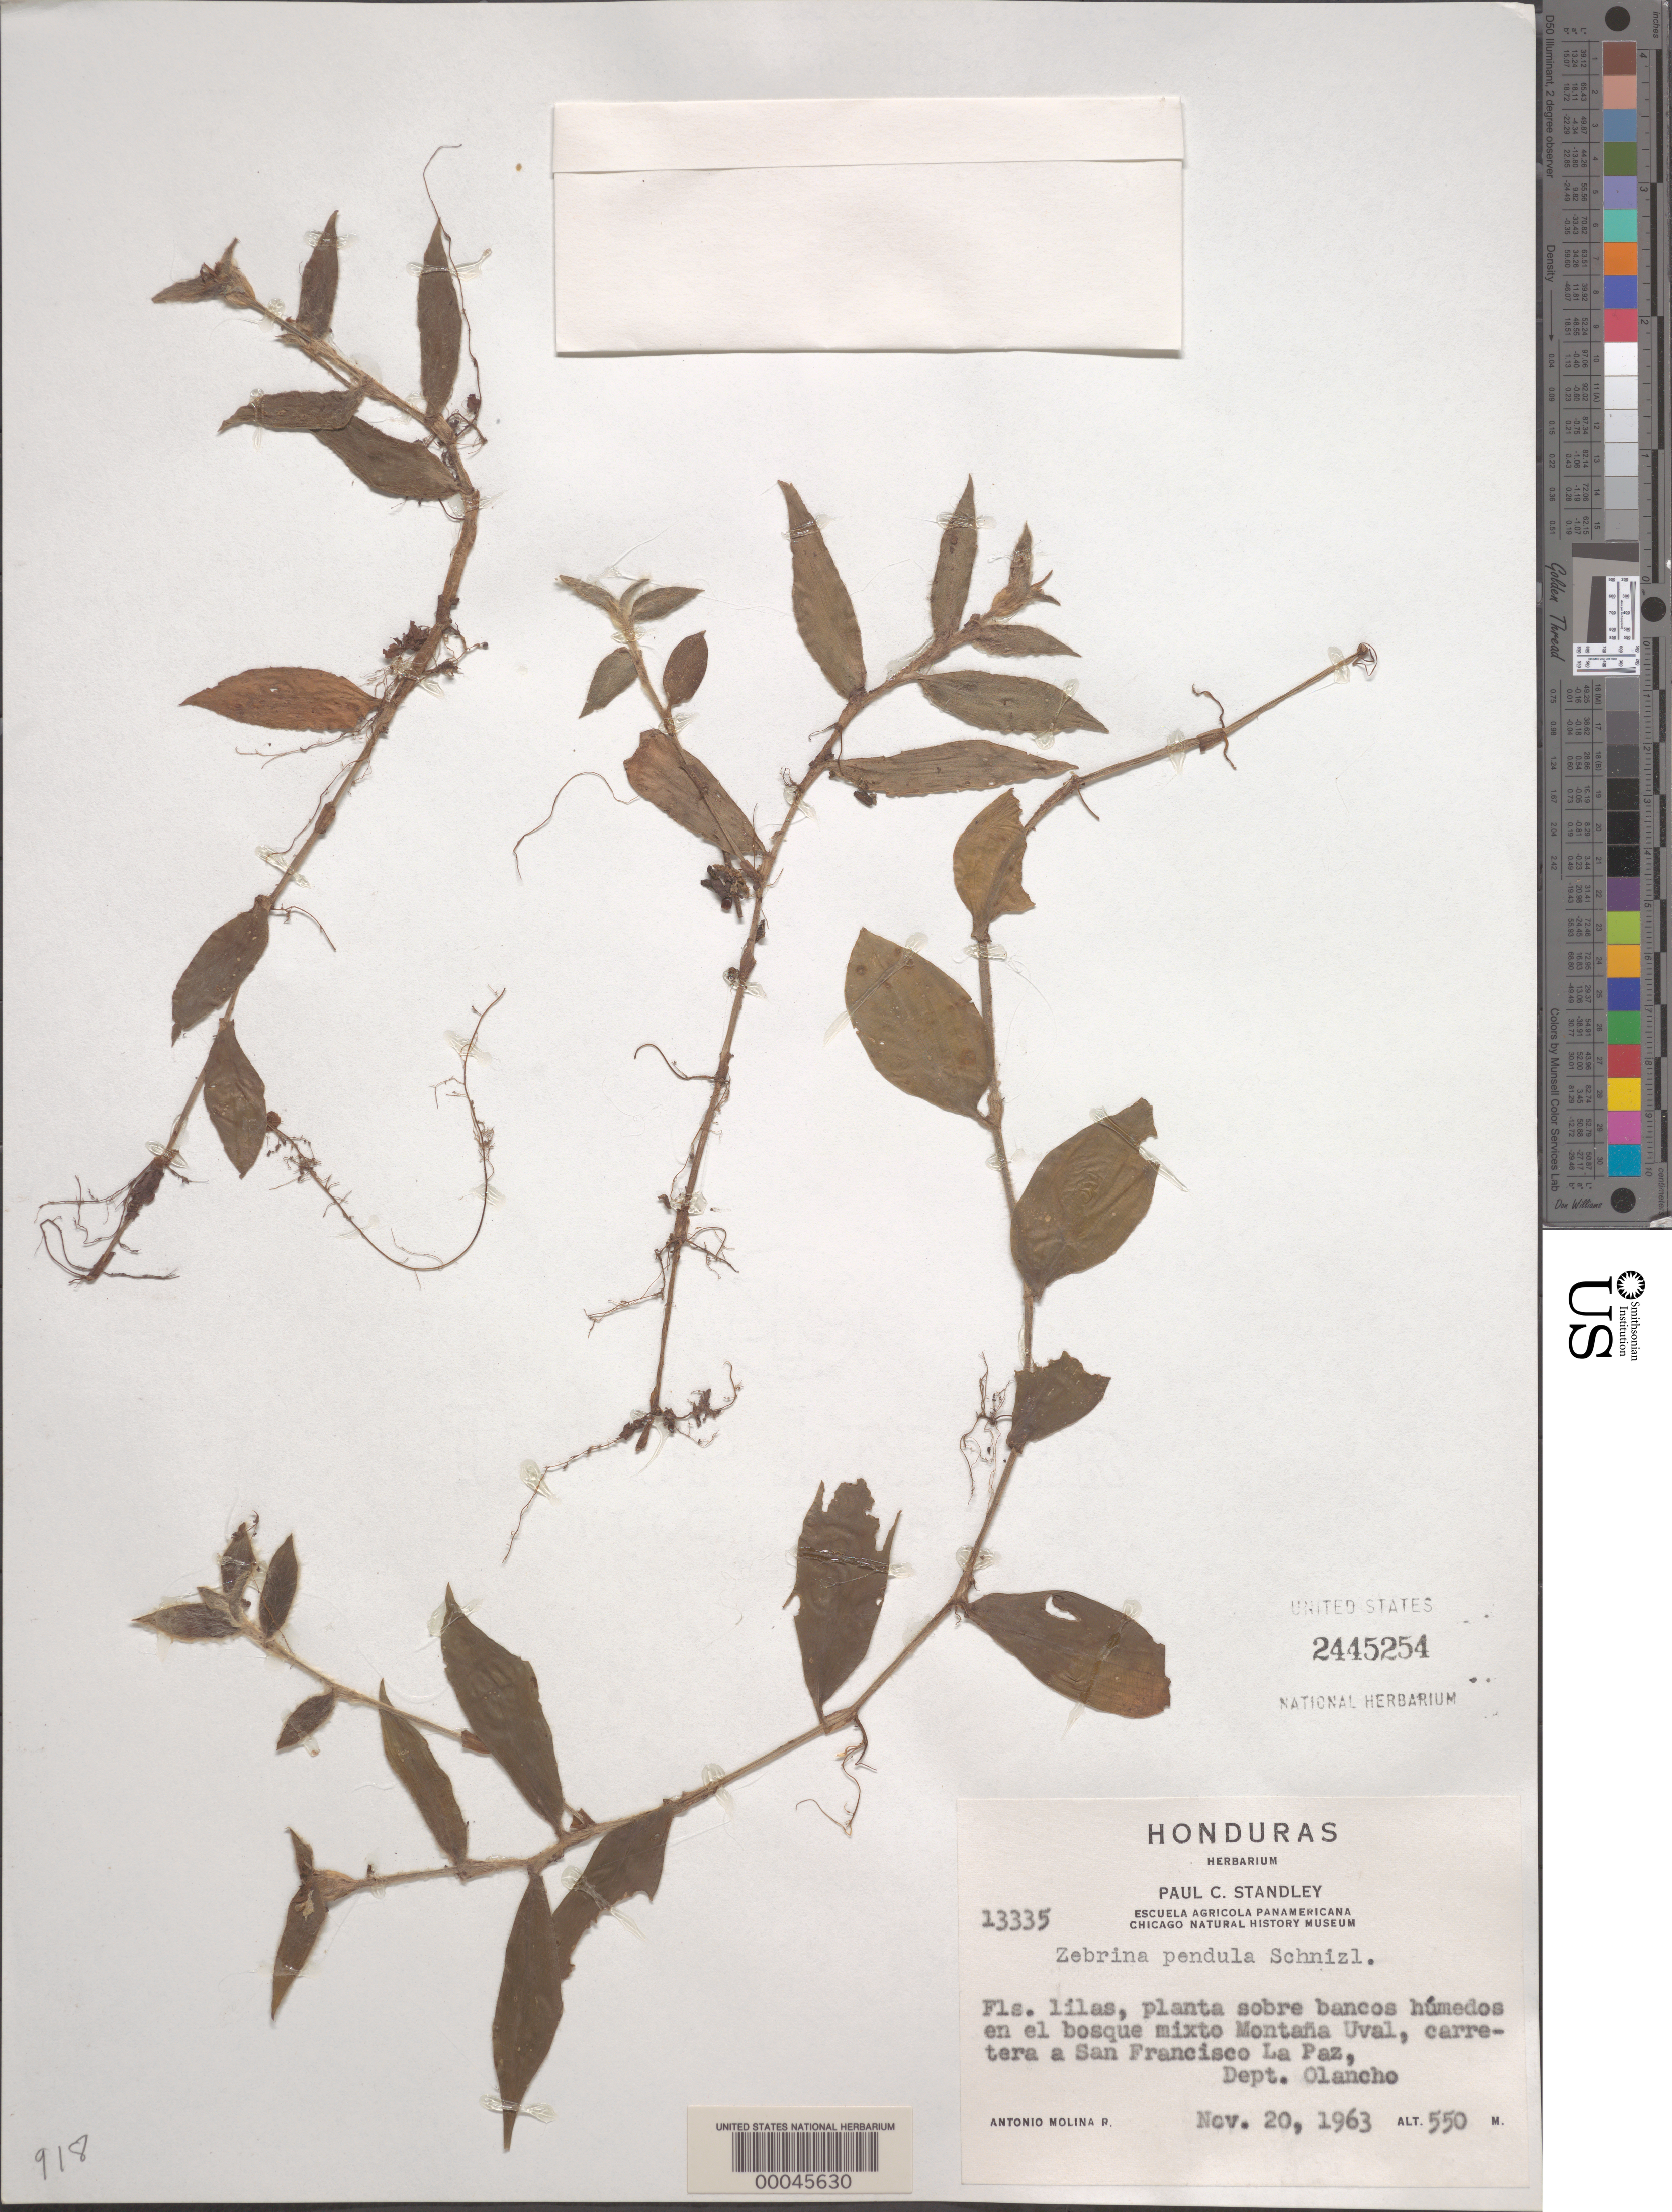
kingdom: Plantae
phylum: Tracheophyta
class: Liliopsida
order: Commelinales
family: Commelinaceae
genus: Tradescantia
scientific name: Tradescantia zebrina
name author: Bosse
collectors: A. Molina R.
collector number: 13335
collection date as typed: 20 Nov 1963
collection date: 1963-11-20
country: Honduras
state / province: Olancho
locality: Carretera San Francisco - La Paz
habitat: Mixed forest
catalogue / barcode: US 2445254